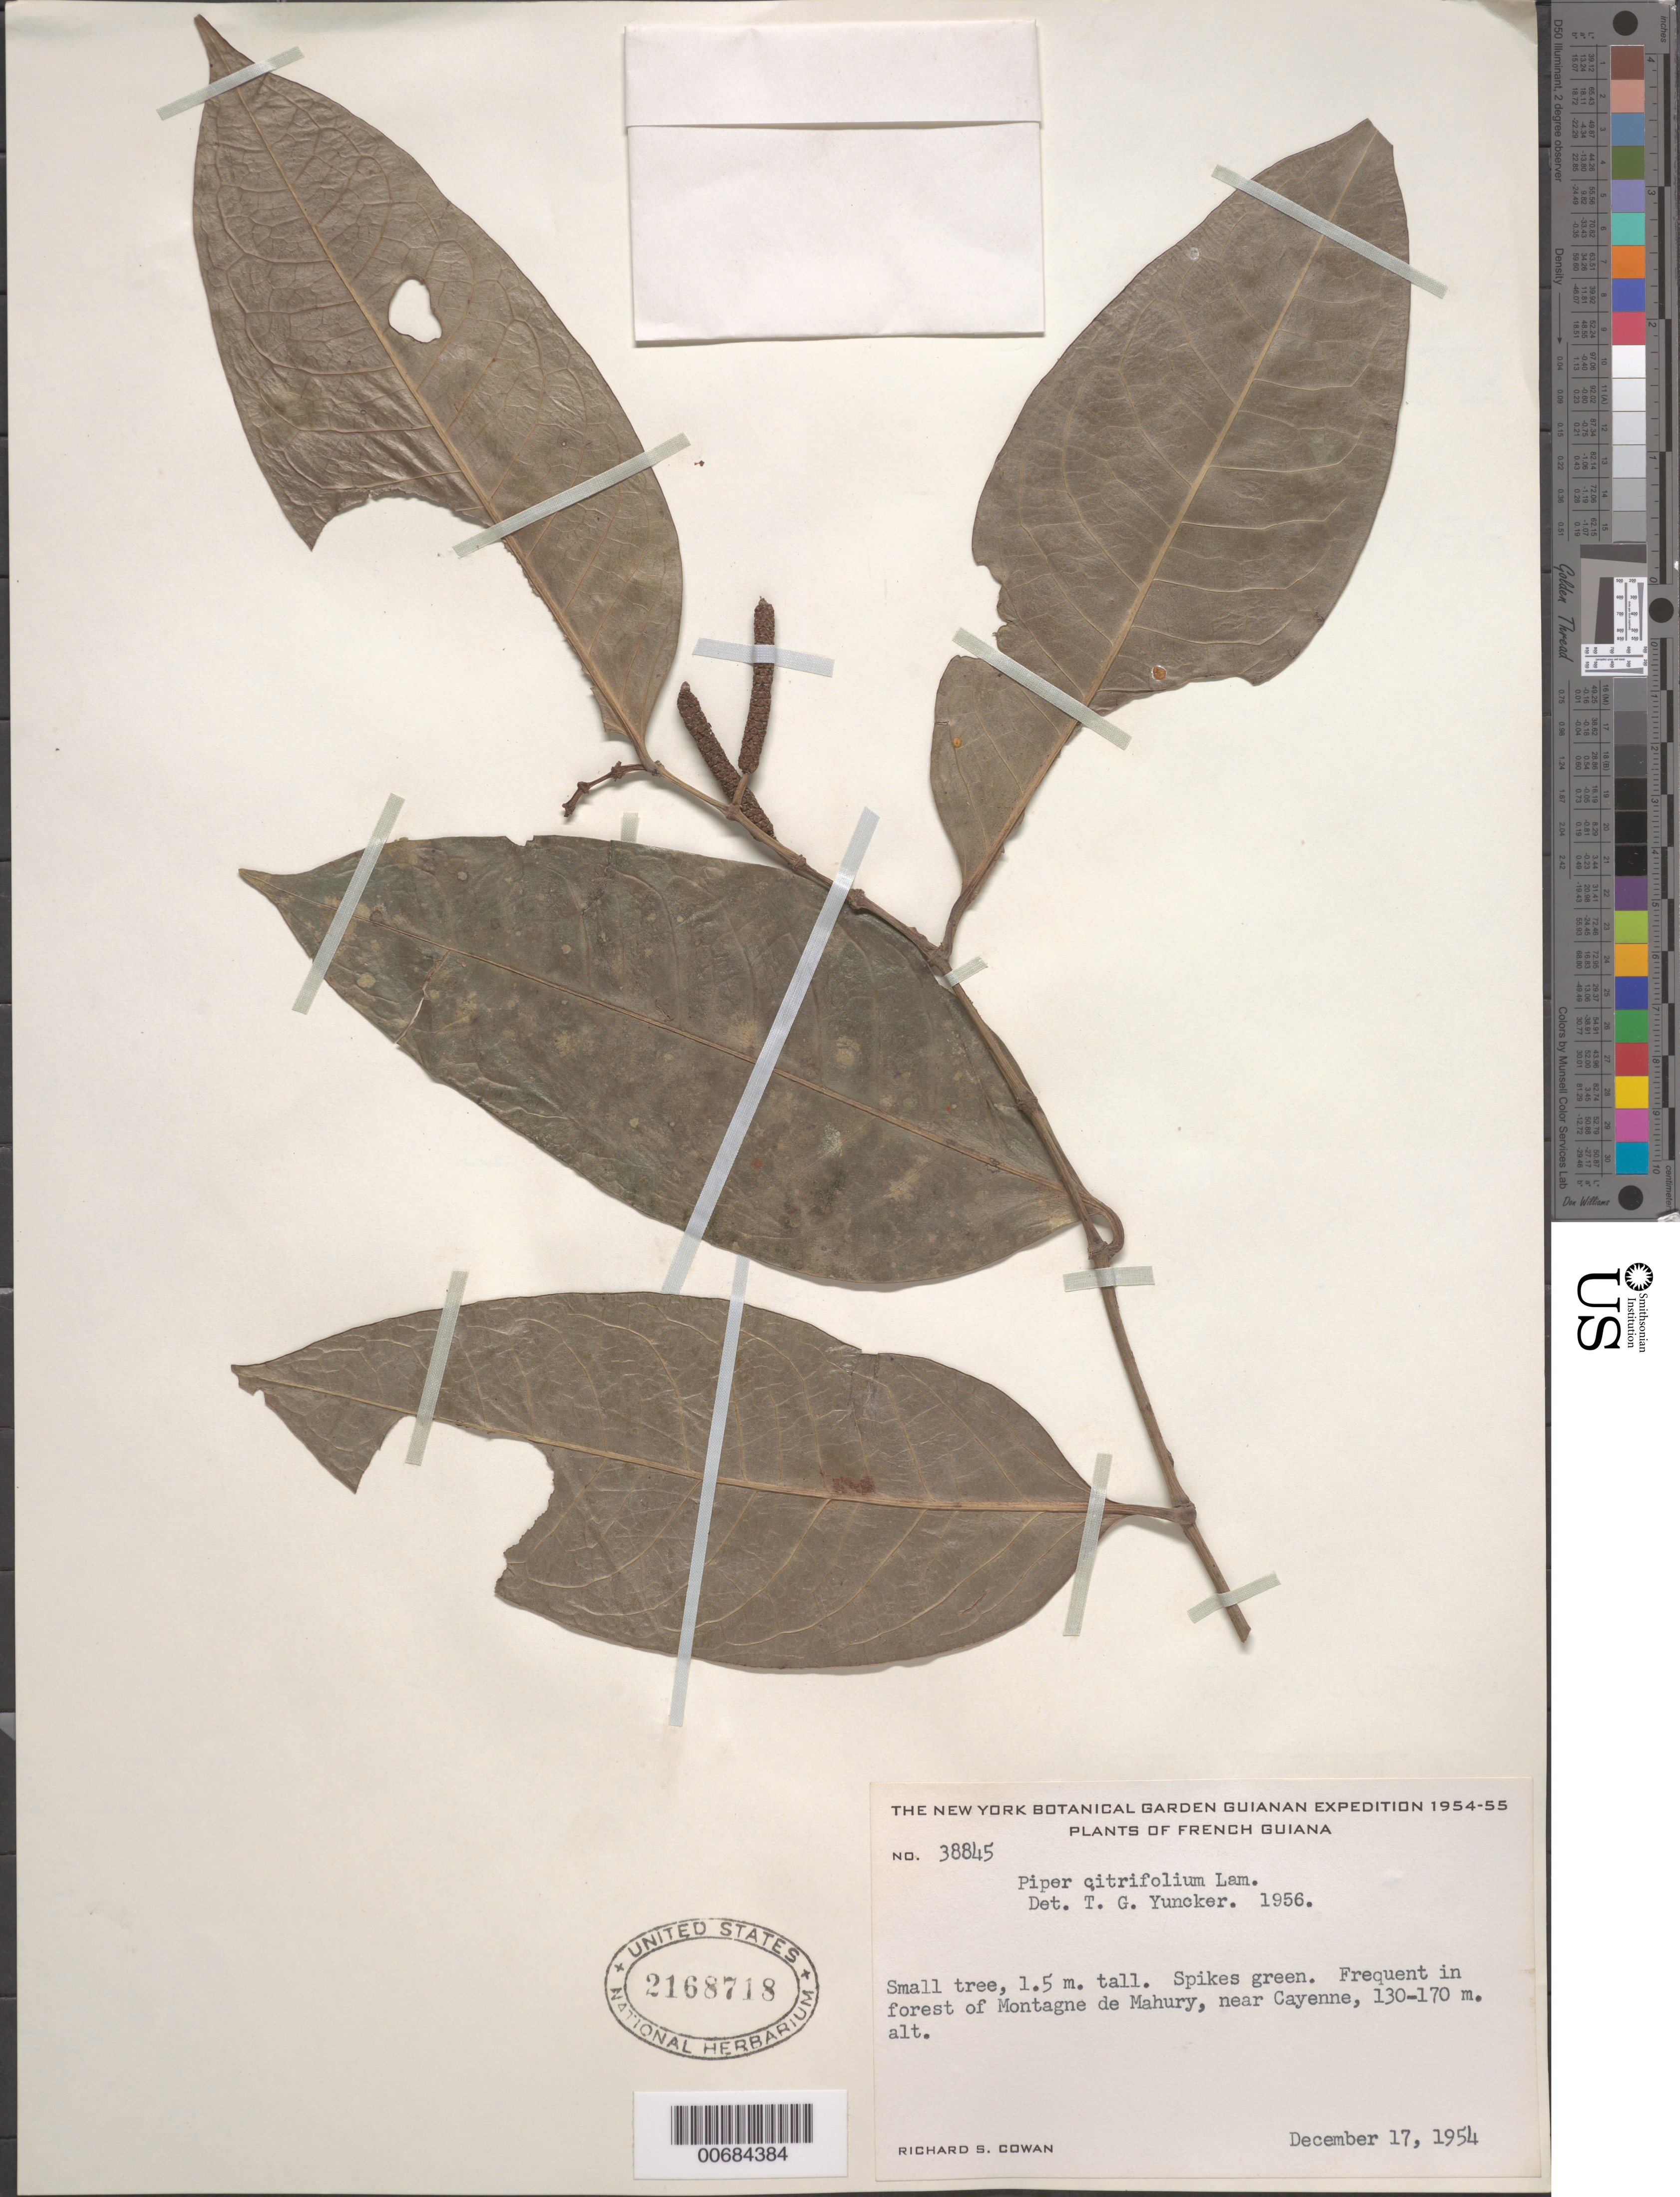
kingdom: Plantae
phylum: Tracheophyta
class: Magnoliopsida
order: Piperales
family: Piperaceae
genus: Piper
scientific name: Piper citrifolium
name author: Lam.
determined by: Kramer, K. U.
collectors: R. S. Cowan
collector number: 38845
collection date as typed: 17-Dec-54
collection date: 1954-12-17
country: French Guiana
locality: Montagne de Mahury, Ile de Cayenne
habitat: Forest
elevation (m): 130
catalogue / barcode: US 2168718